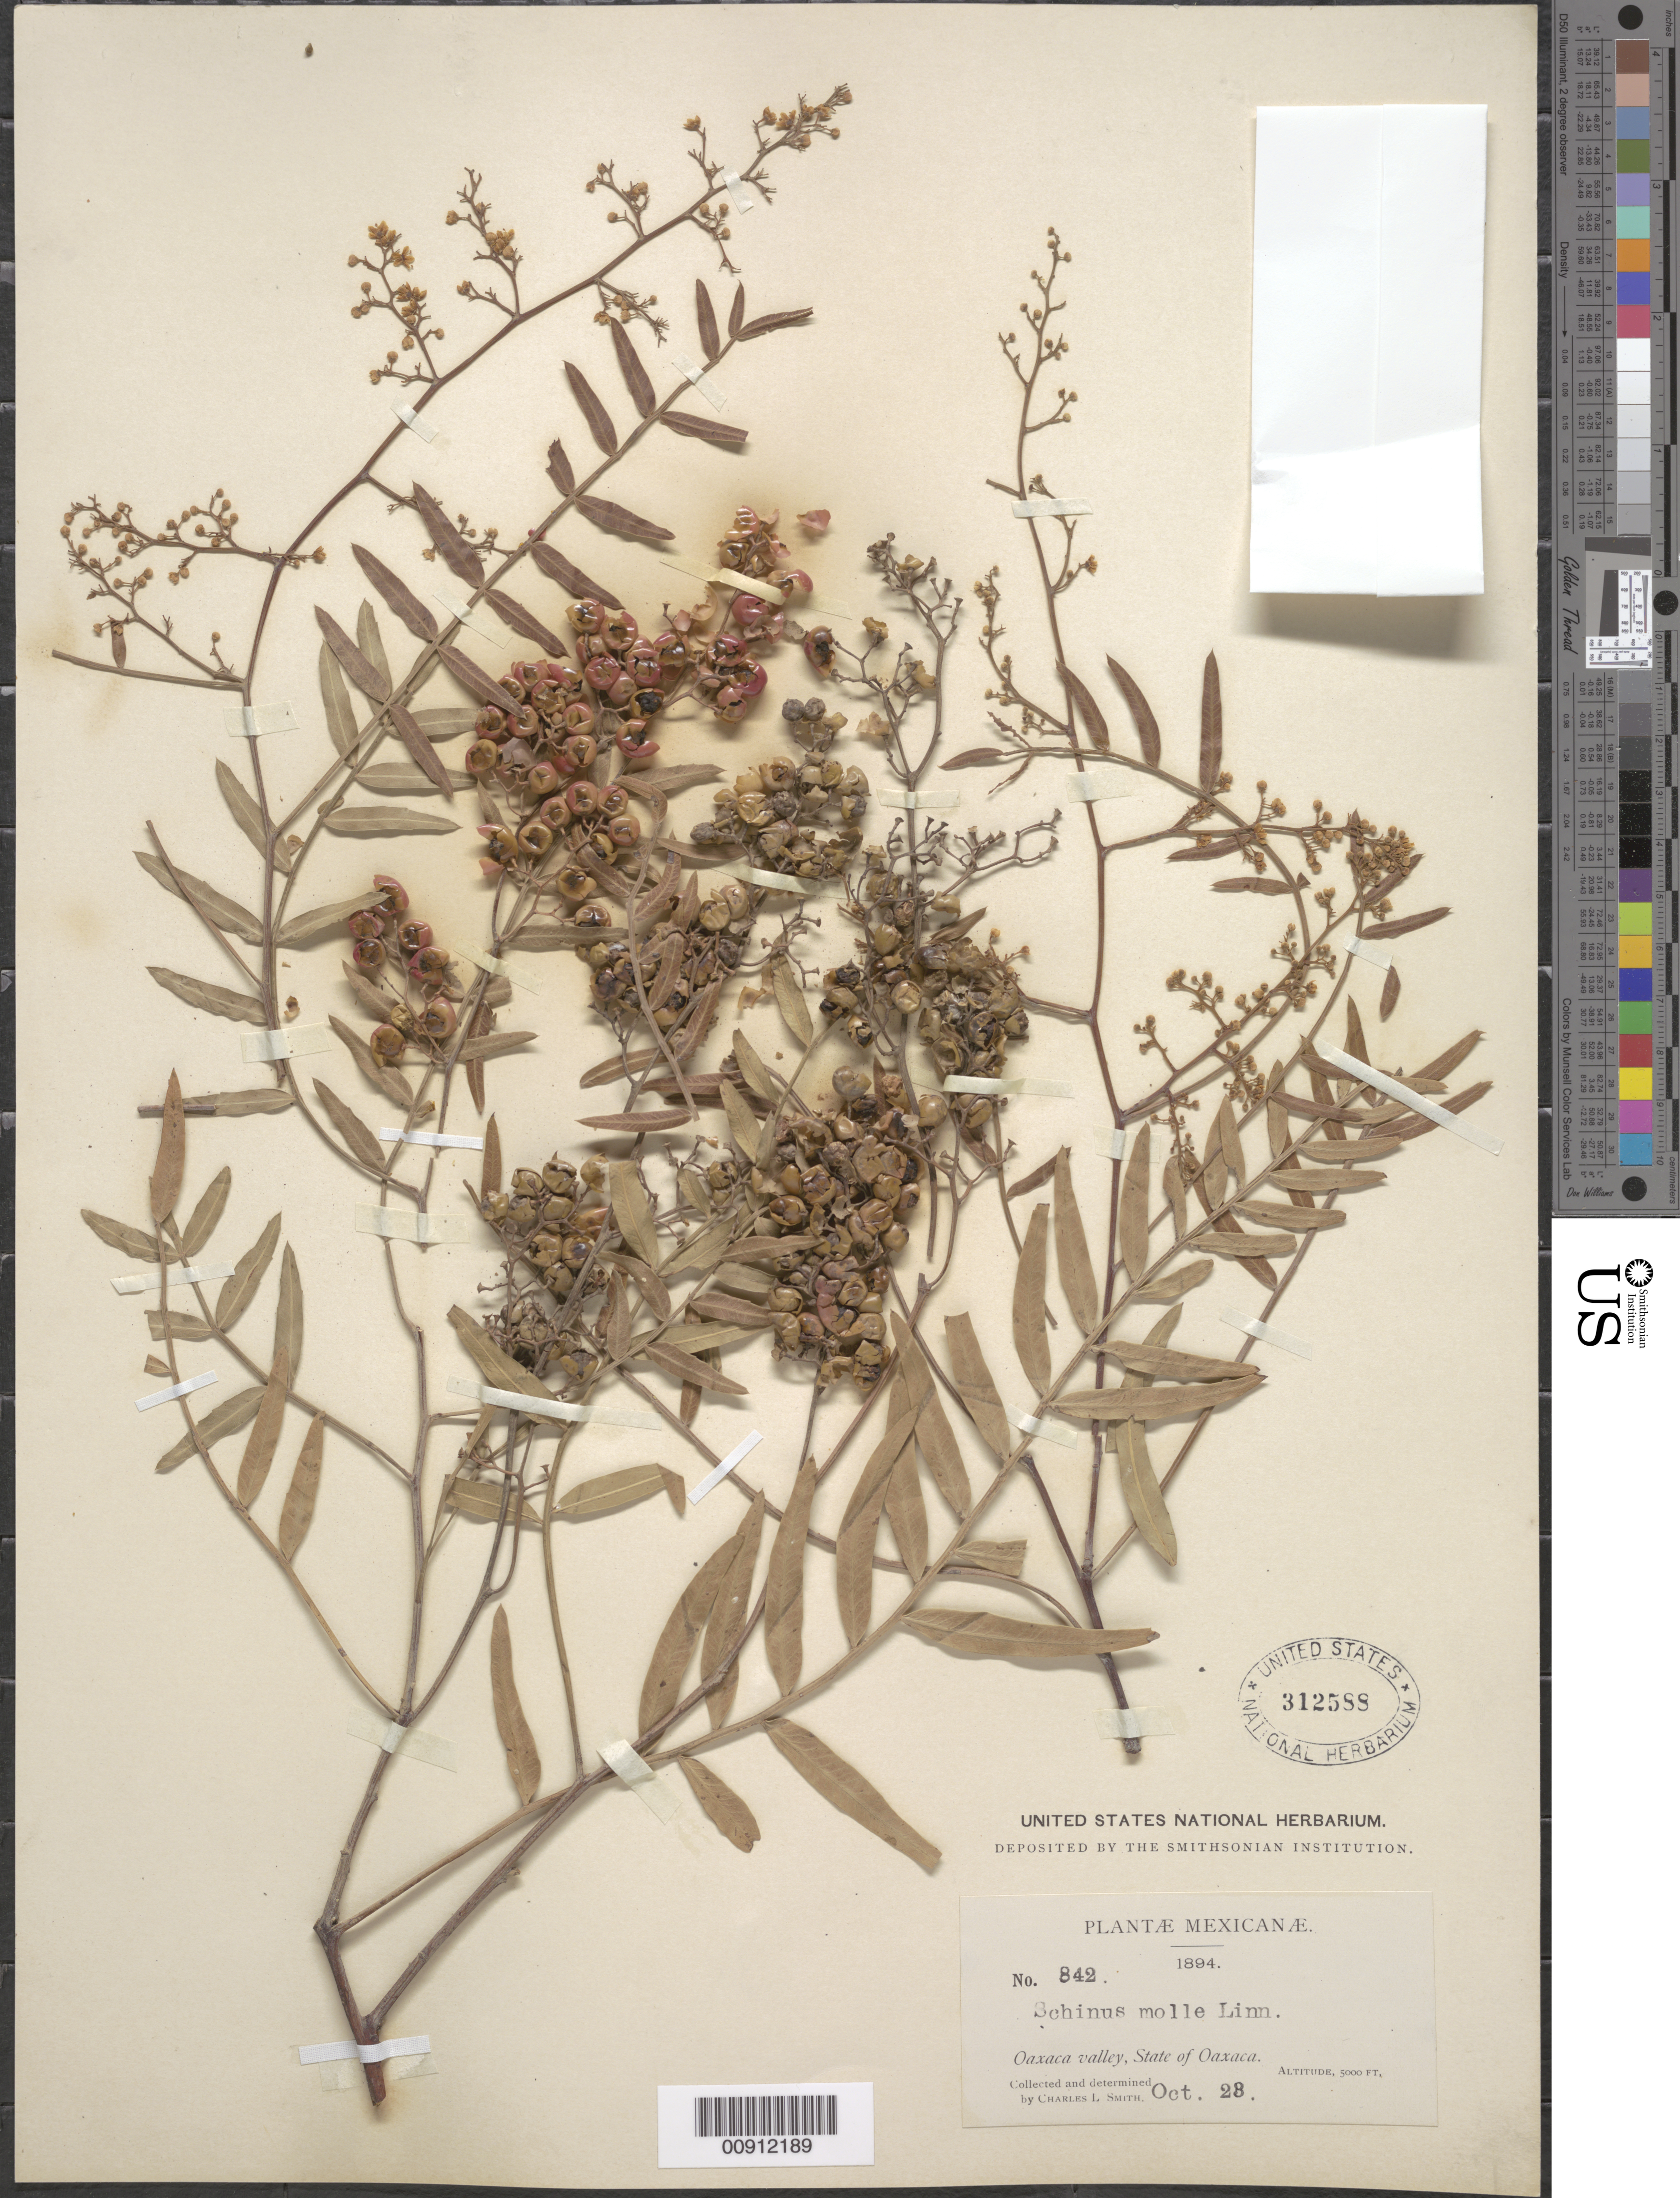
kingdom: Plantae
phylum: Tracheophyta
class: Magnoliopsida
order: Sapindales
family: Anacardiaceae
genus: Schinus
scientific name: Schinus areira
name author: L.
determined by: Mitchell, John D.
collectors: C. L. Smith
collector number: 842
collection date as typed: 23 Oct 1894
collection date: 1894-10-23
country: Mexico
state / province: Oaxaca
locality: Oaxaca Valley, State of Oaxaca.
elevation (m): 1524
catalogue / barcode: US 312588